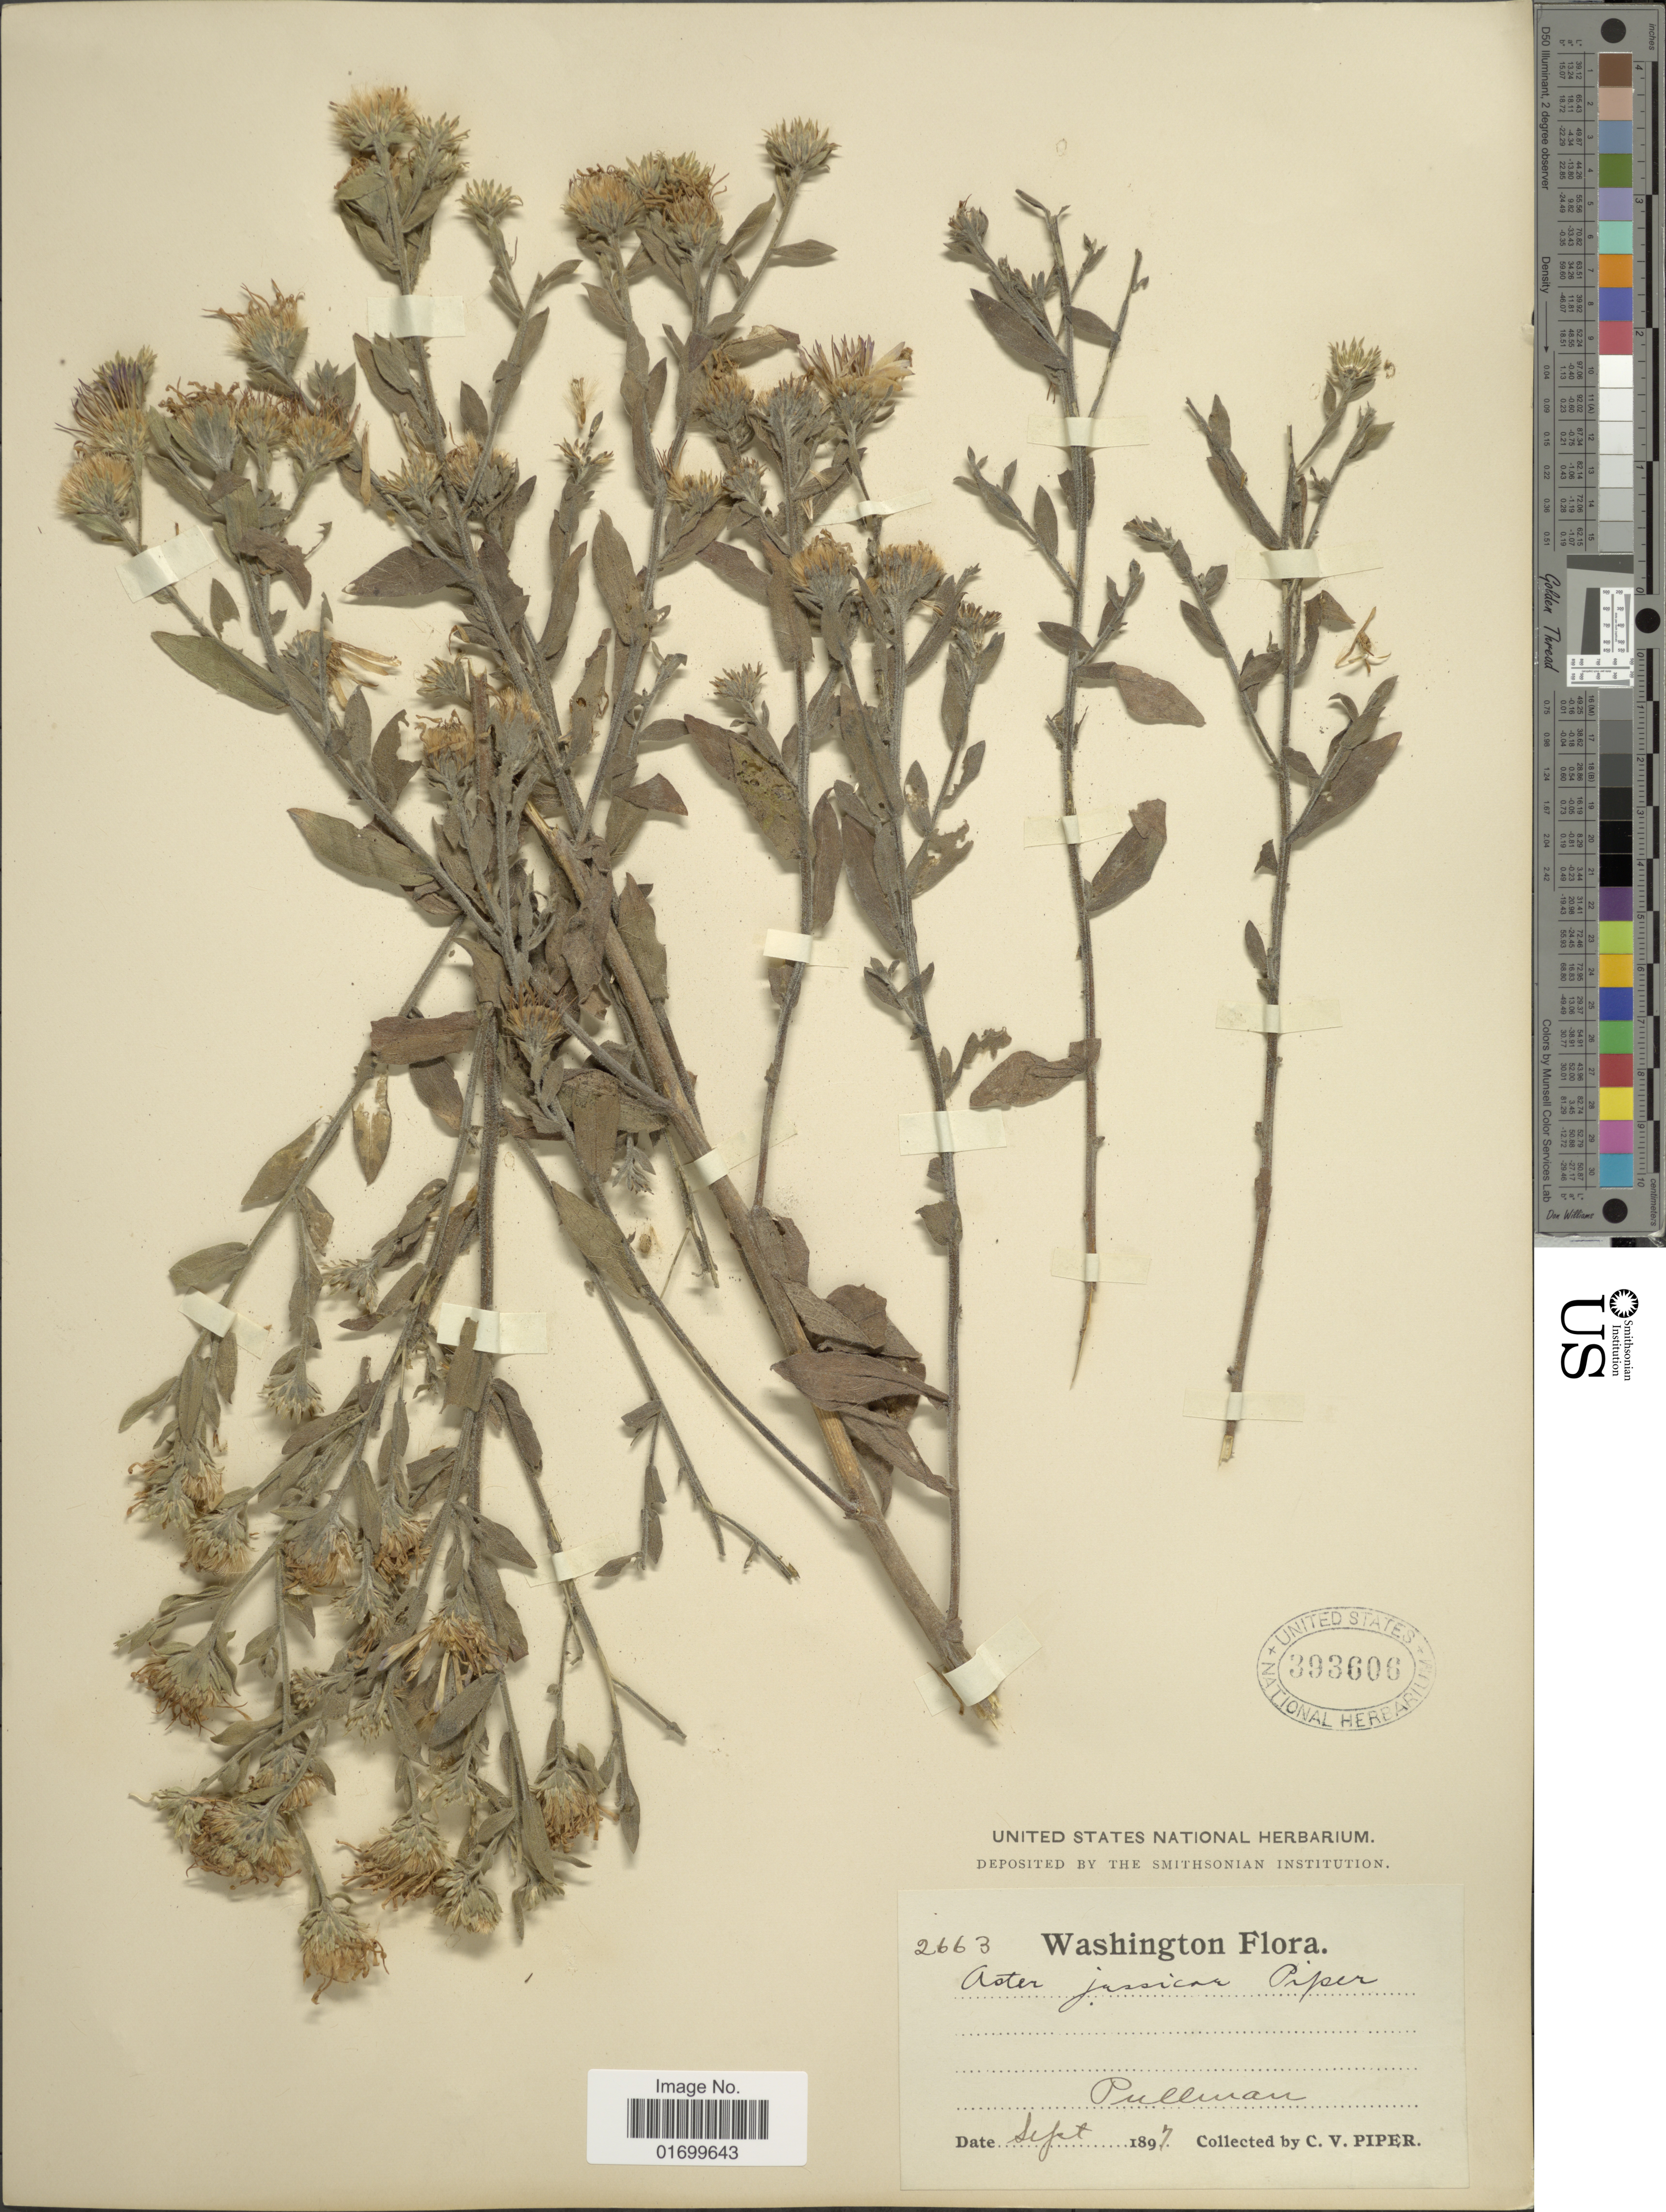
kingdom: Plantae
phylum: Tracheophyta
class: Magnoliopsida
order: Asterales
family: Asteraceae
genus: Symphyotrichum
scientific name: Symphyotrichum jessicae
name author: (Piper) G.L. Nesom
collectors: C. V. Piper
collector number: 2663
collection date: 1897-09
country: United States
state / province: Washington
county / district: Whitman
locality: Pullman.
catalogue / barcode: US 393606